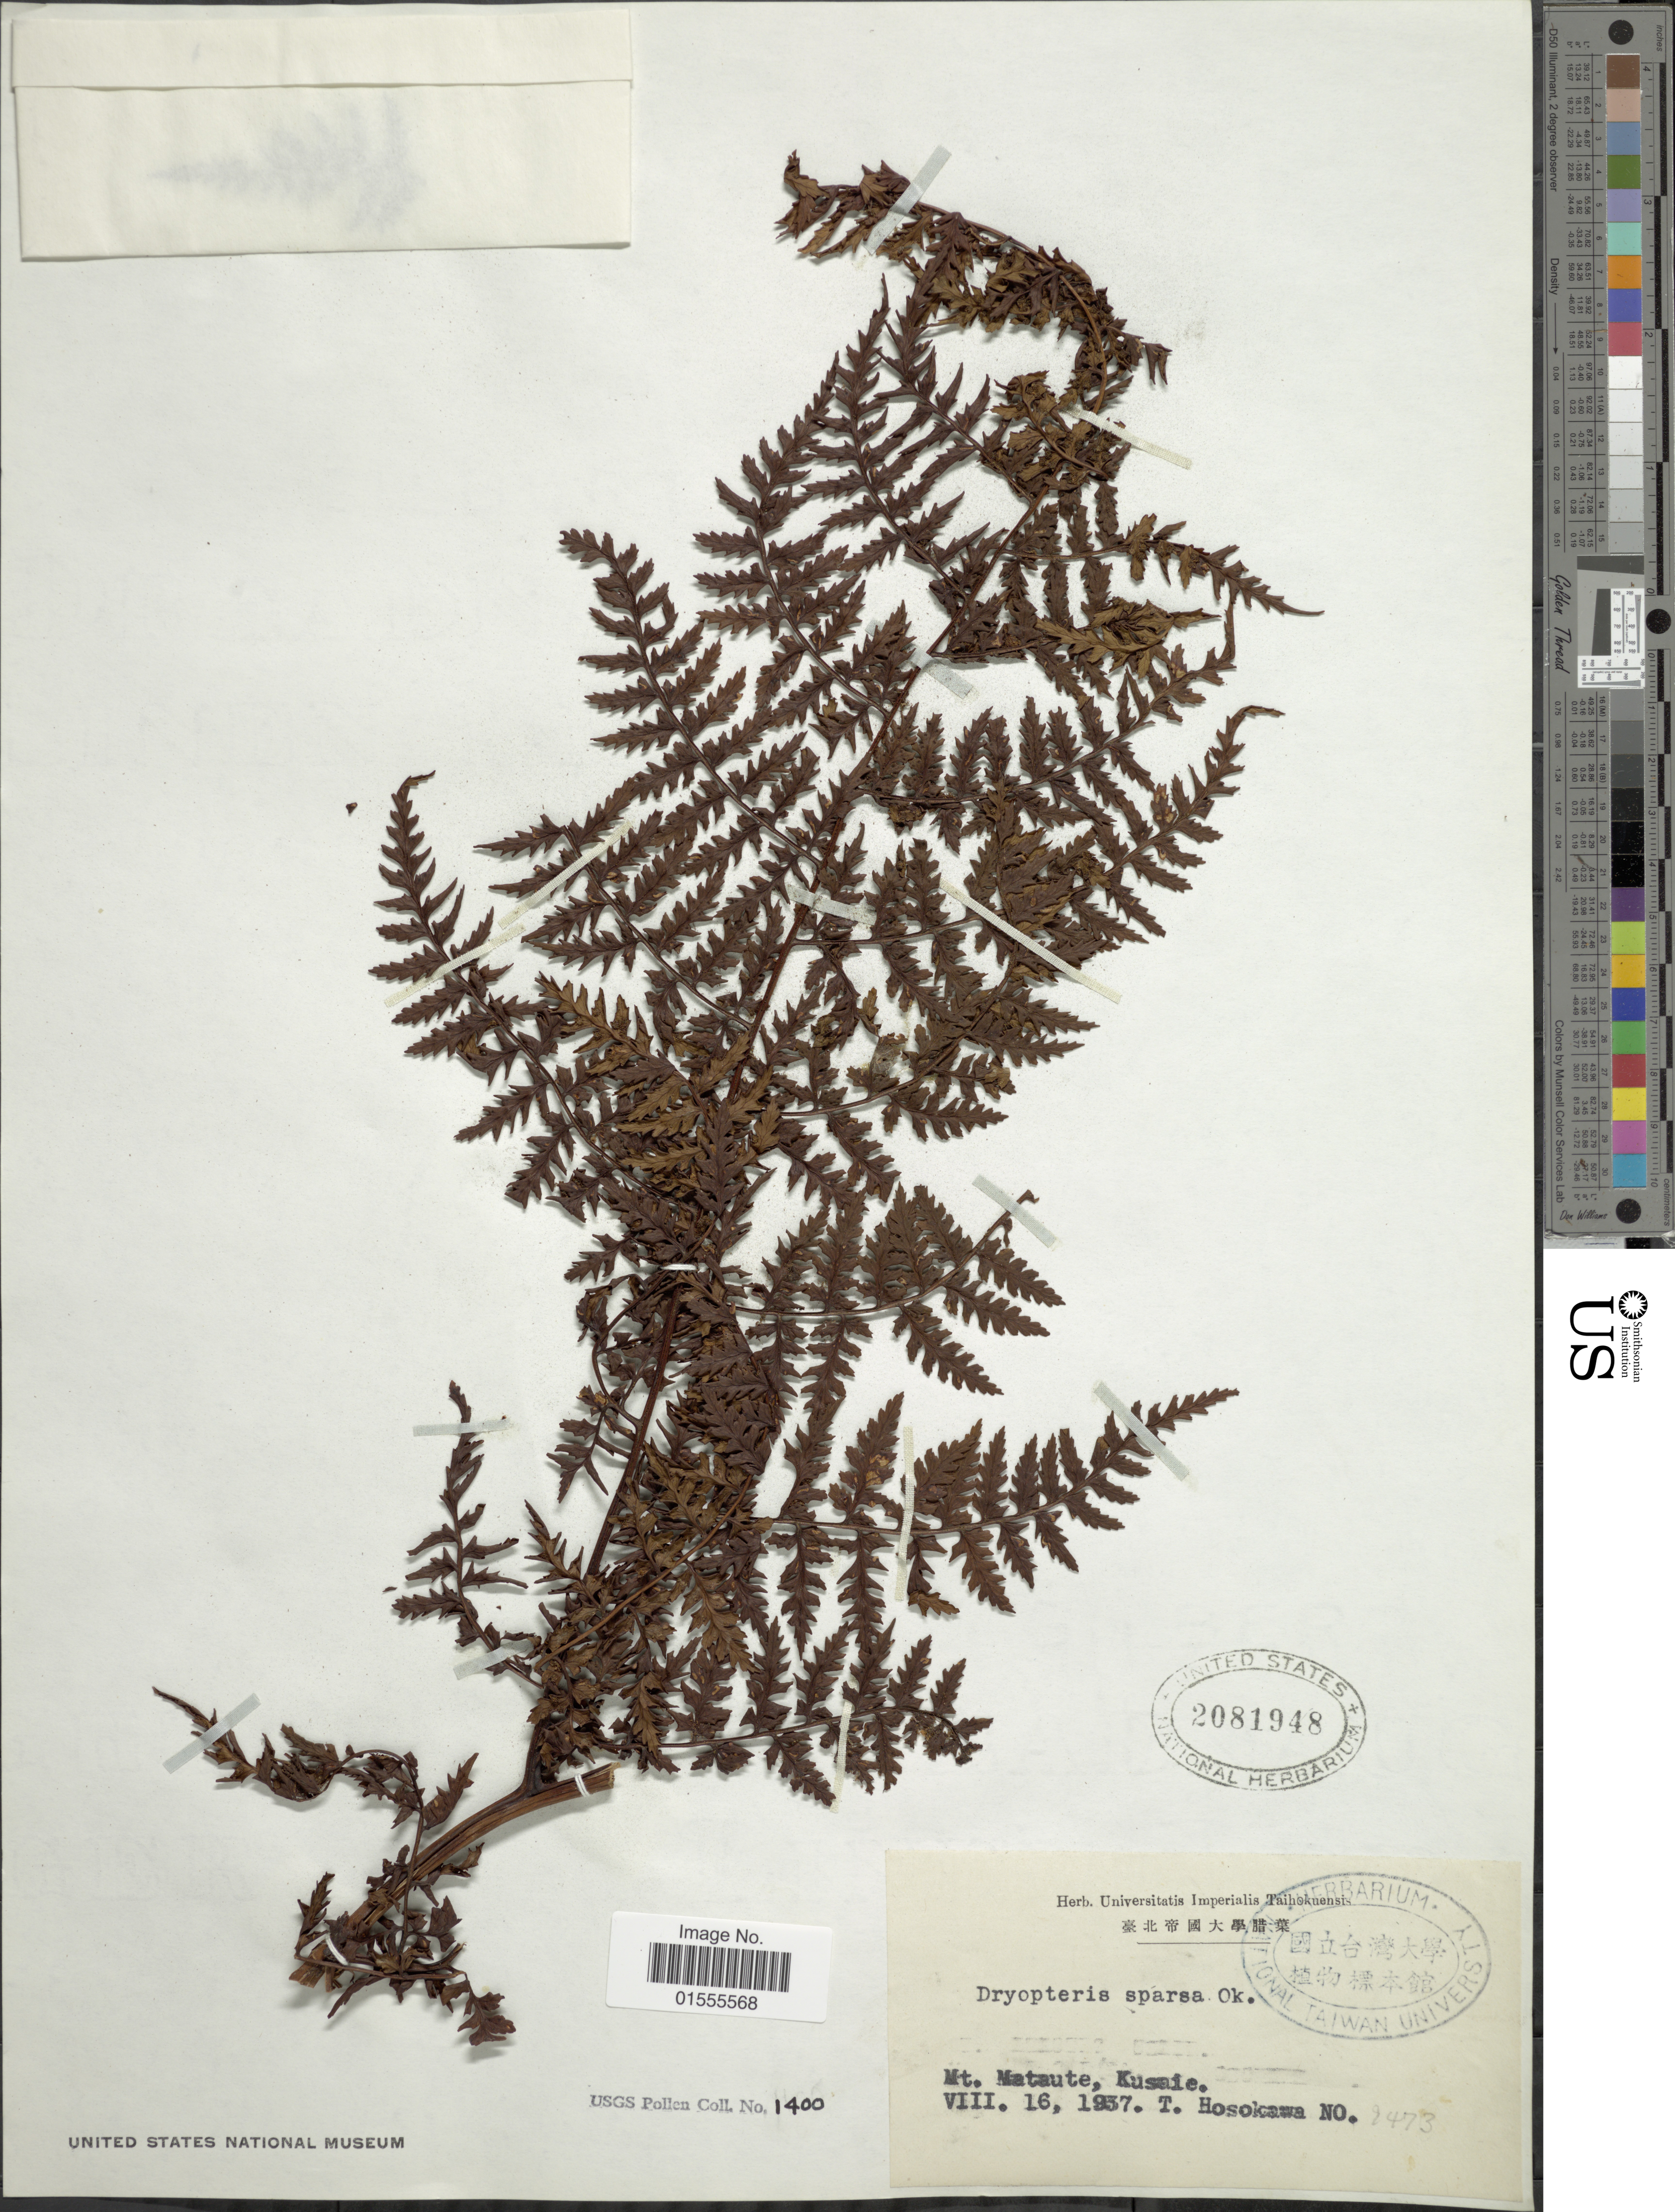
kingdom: Plantae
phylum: Tracheophyta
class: Polypodiopsida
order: Polypodiales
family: Dryopteridaceae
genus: Dryopteris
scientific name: Dryopteris sparsa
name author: (D. Don) Kuntze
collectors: T. Hosokawa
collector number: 9473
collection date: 1937-08-16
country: Micronesia, Federated States of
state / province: Kosrae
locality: Mt Mataute, Kusaie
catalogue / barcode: US 2081948